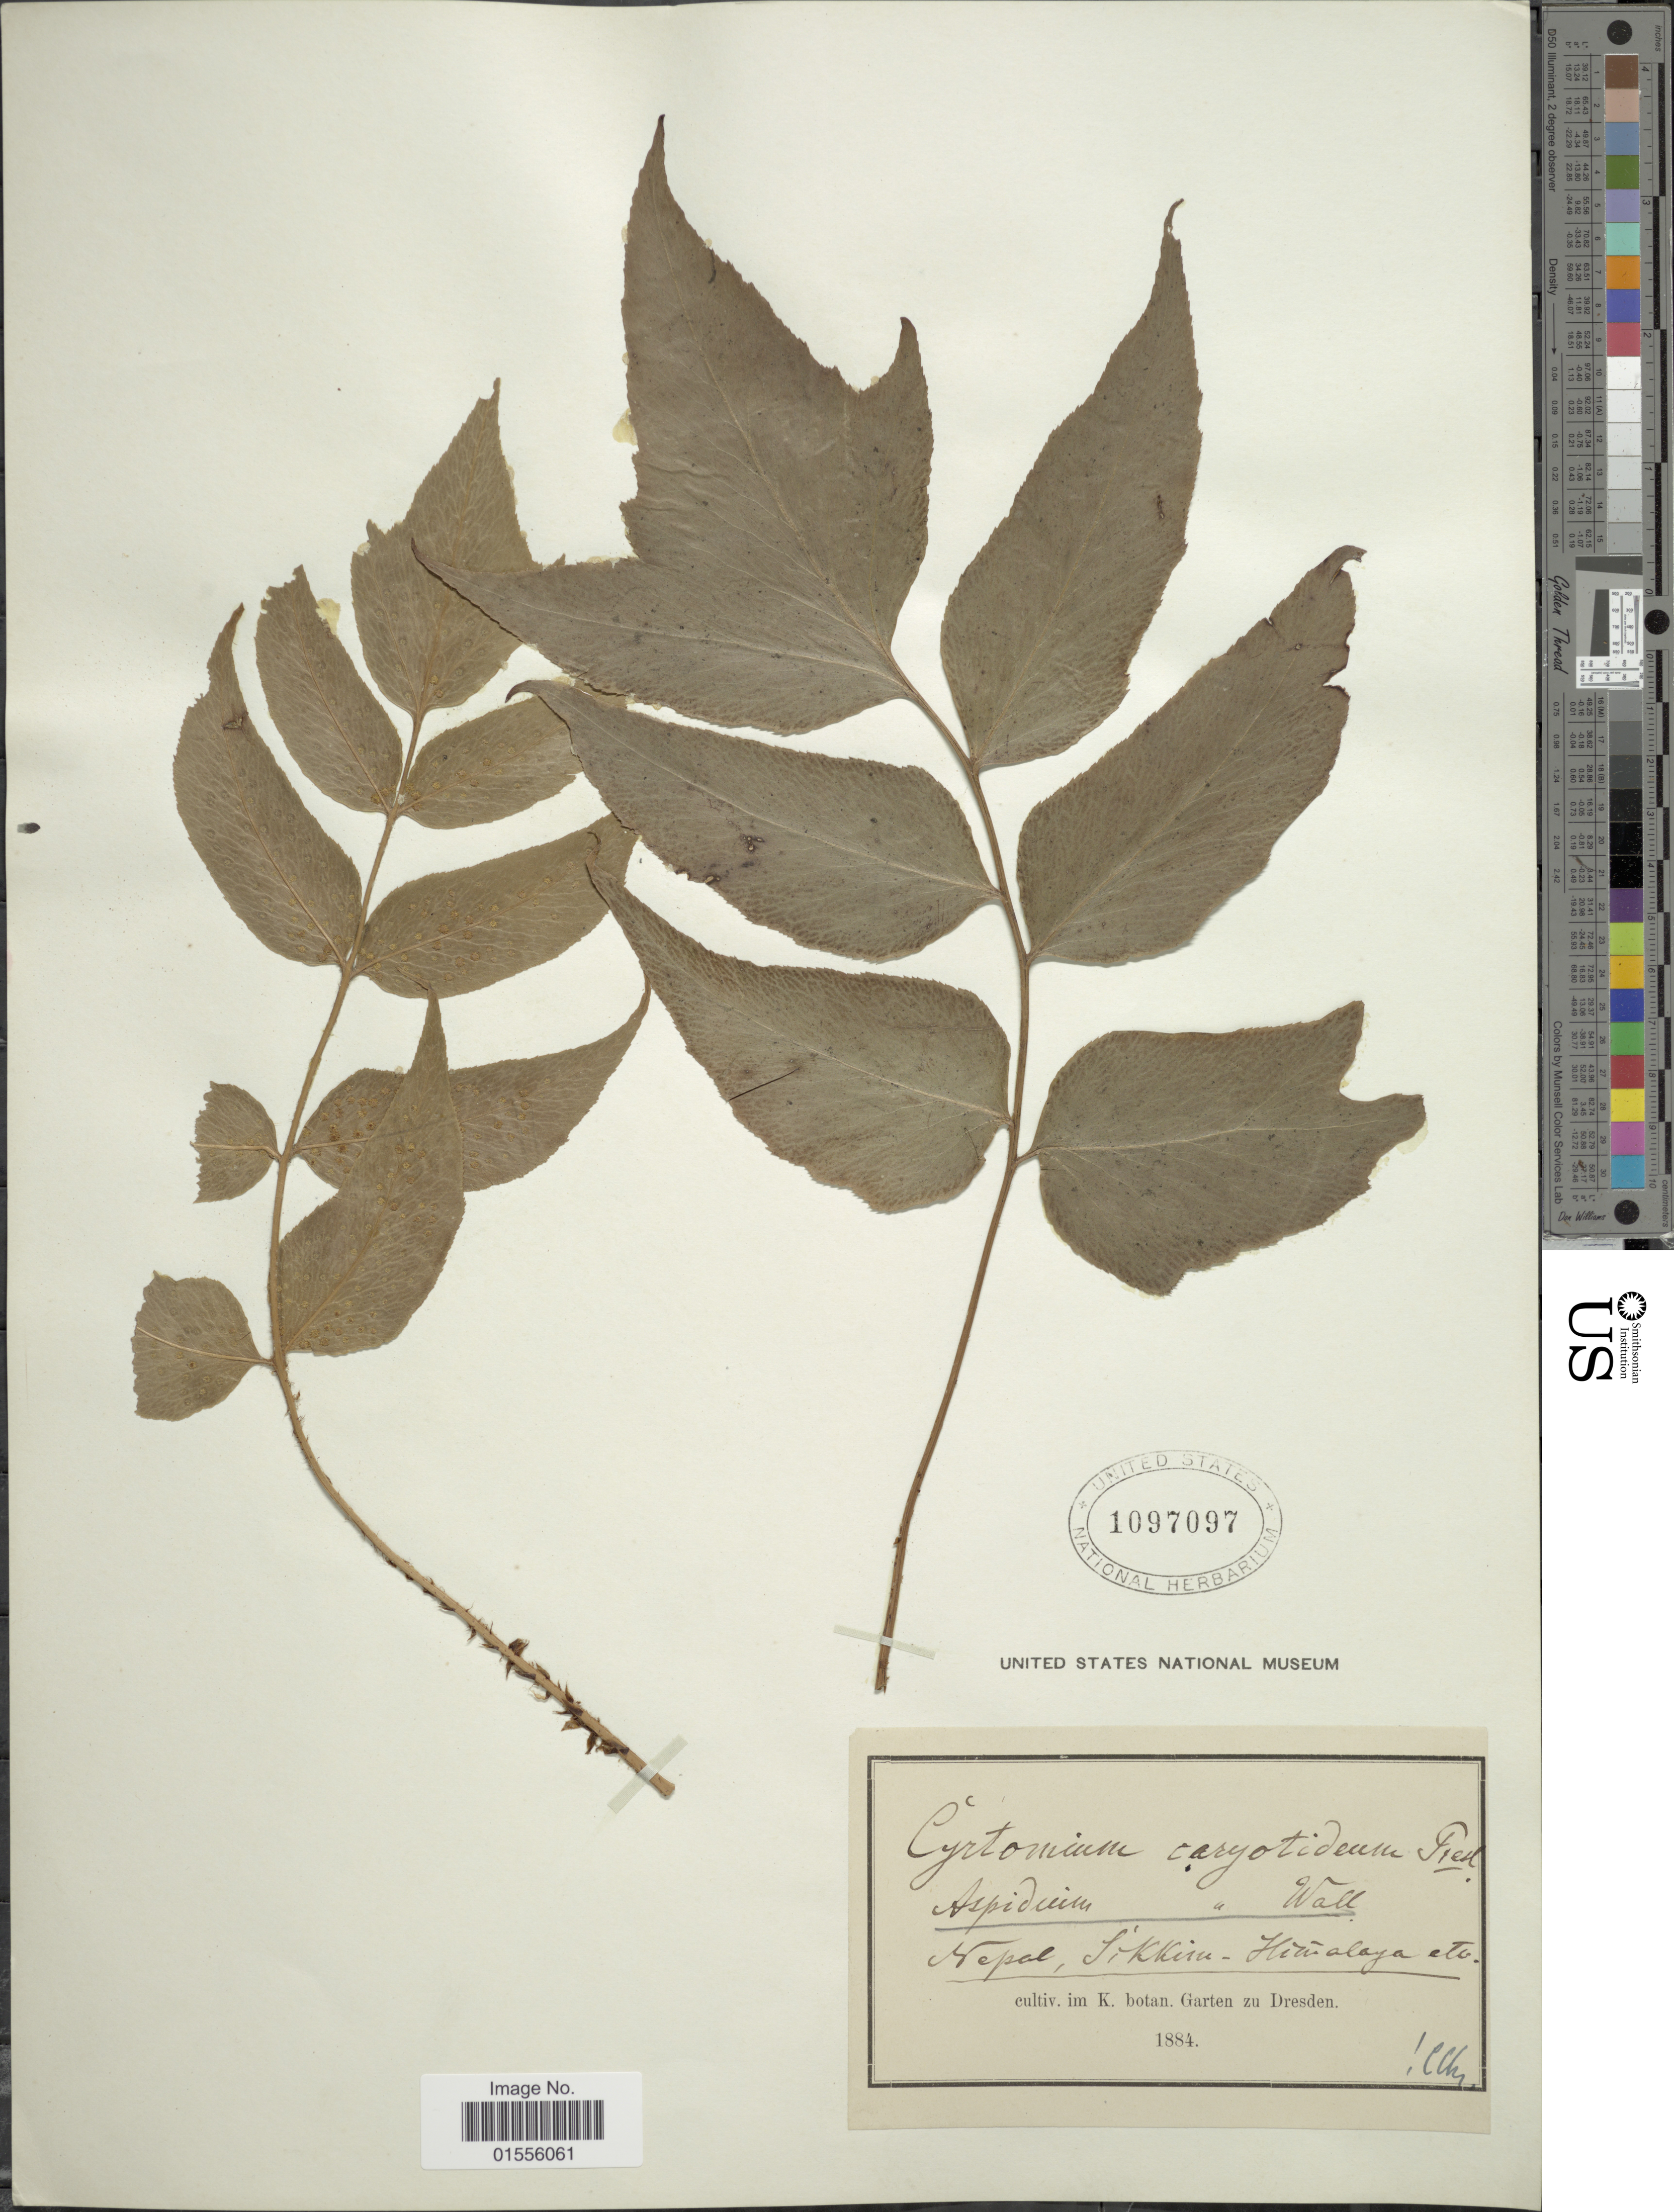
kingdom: Plantae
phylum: Tracheophyta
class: Polypodiopsida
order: Polypodiales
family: Dryopteridaceae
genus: Cyrtomium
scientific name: Cyrtomium caryotideum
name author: (Wall. ex Hook. & Grev.) C. Presl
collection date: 1884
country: Germany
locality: Nepal, Sikkim-Humalaya etc, cultiv. im K. botan Garten zu Dresden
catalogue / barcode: US 1097097